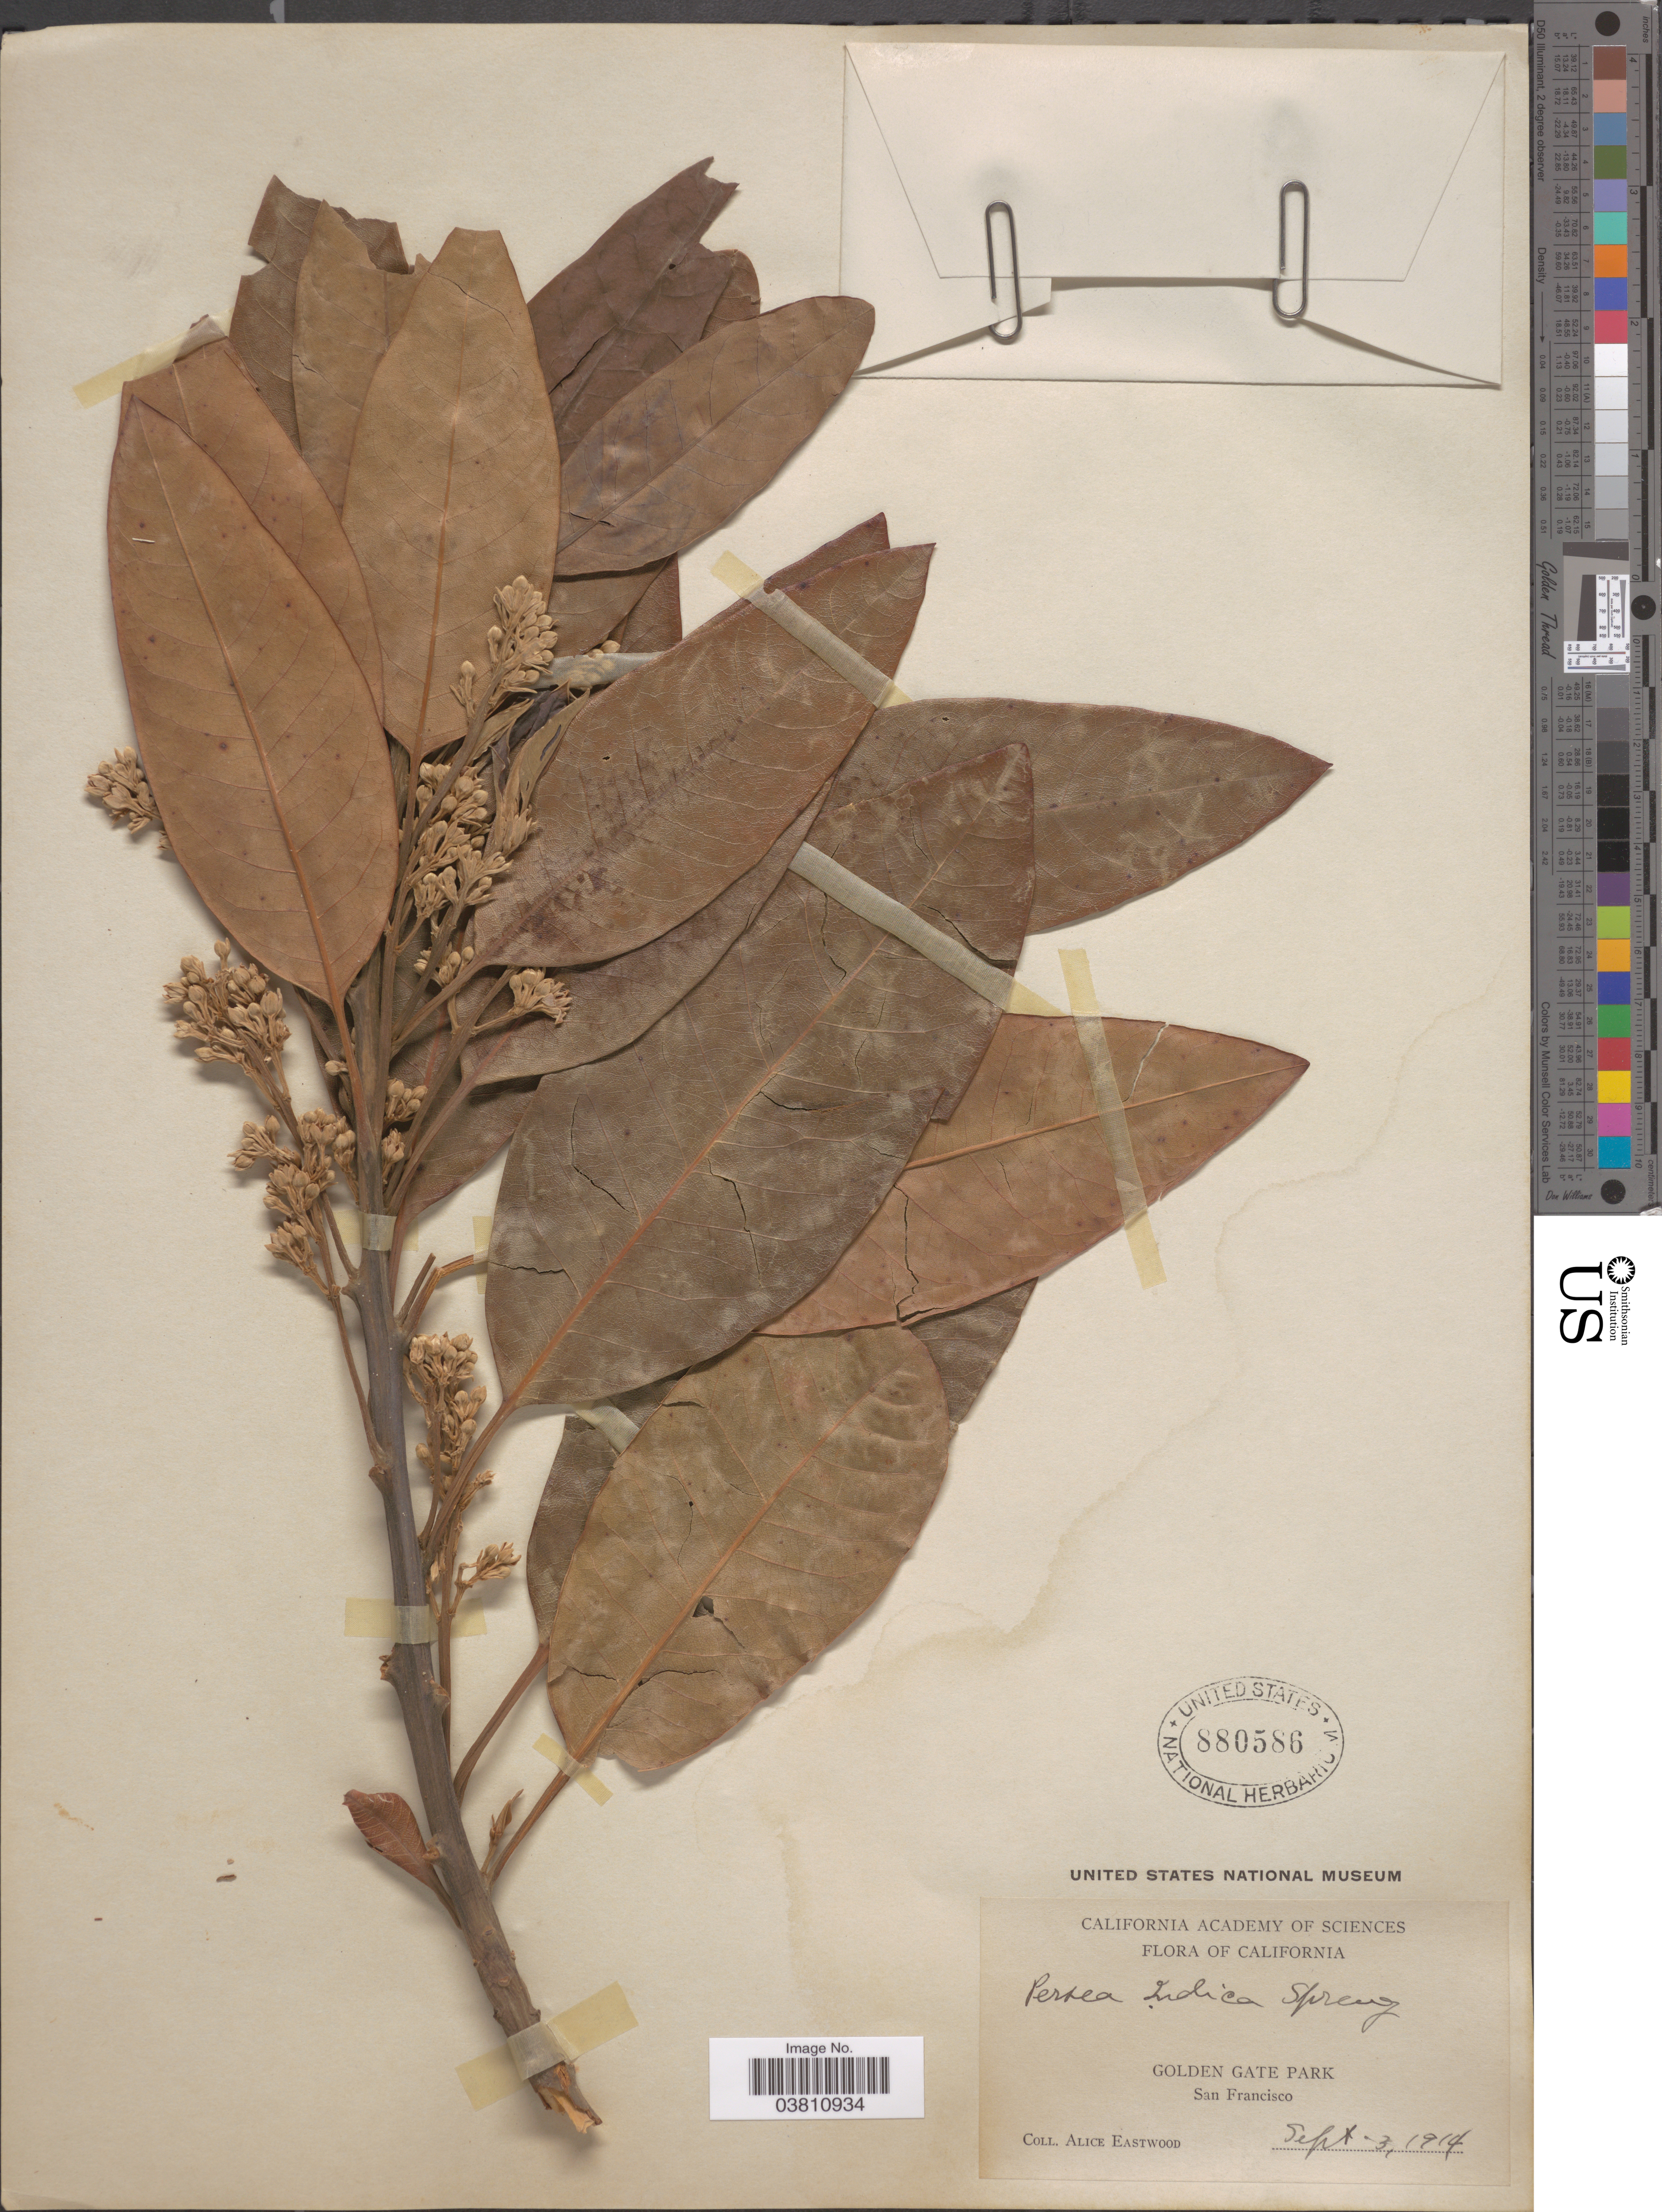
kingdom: Plantae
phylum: Tracheophyta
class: Magnoliopsida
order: Laurales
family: Lauraceae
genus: Persea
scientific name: Persea indica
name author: Spreng.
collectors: A. Eastwood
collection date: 1914-09-03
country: United States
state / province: California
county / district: San Francisco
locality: Golden Gate Park. San Francisco.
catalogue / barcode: US 880586